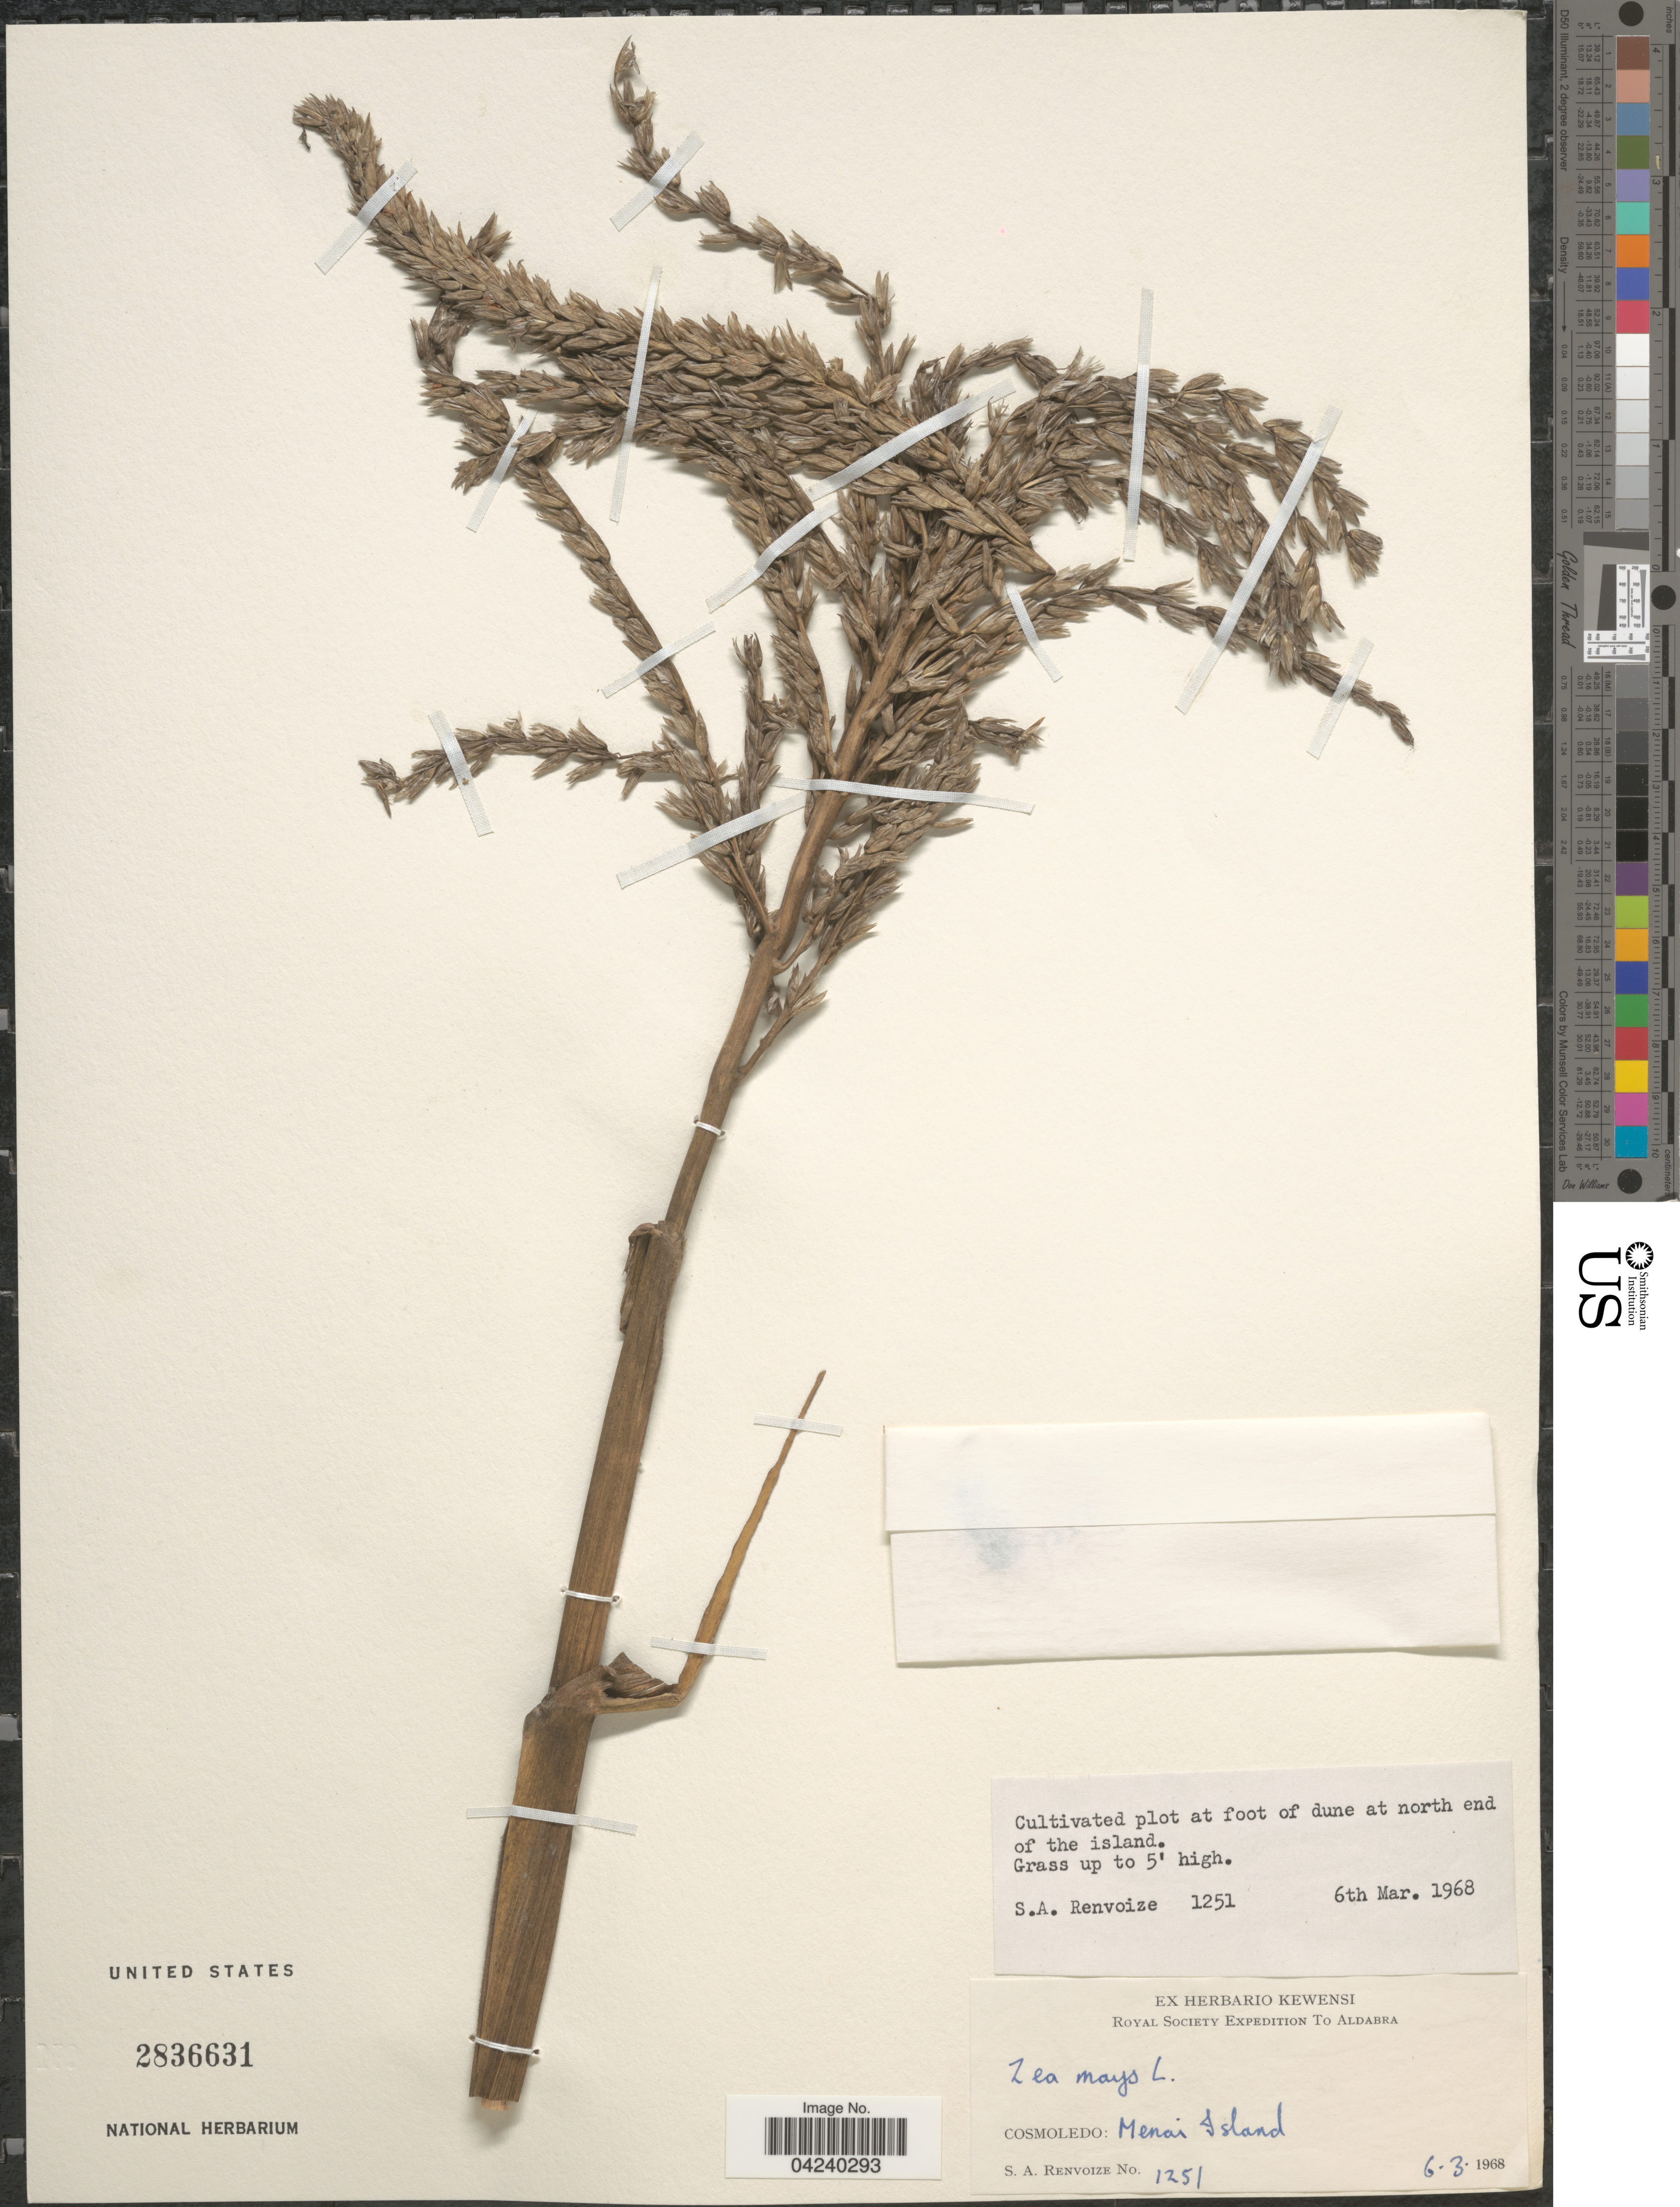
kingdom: Plantae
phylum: Tracheophyta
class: Liliopsida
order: Poales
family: Poaceae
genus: Zea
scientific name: Zea mays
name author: L.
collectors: S. A. Renvoize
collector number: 1251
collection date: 1968-03-06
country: Seychelles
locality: Cultivated plot at foot of dune at north ens of the island. Royal Society Expedition to Aldabra. Cosmoledo: Menai Island.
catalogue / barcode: US 2836631